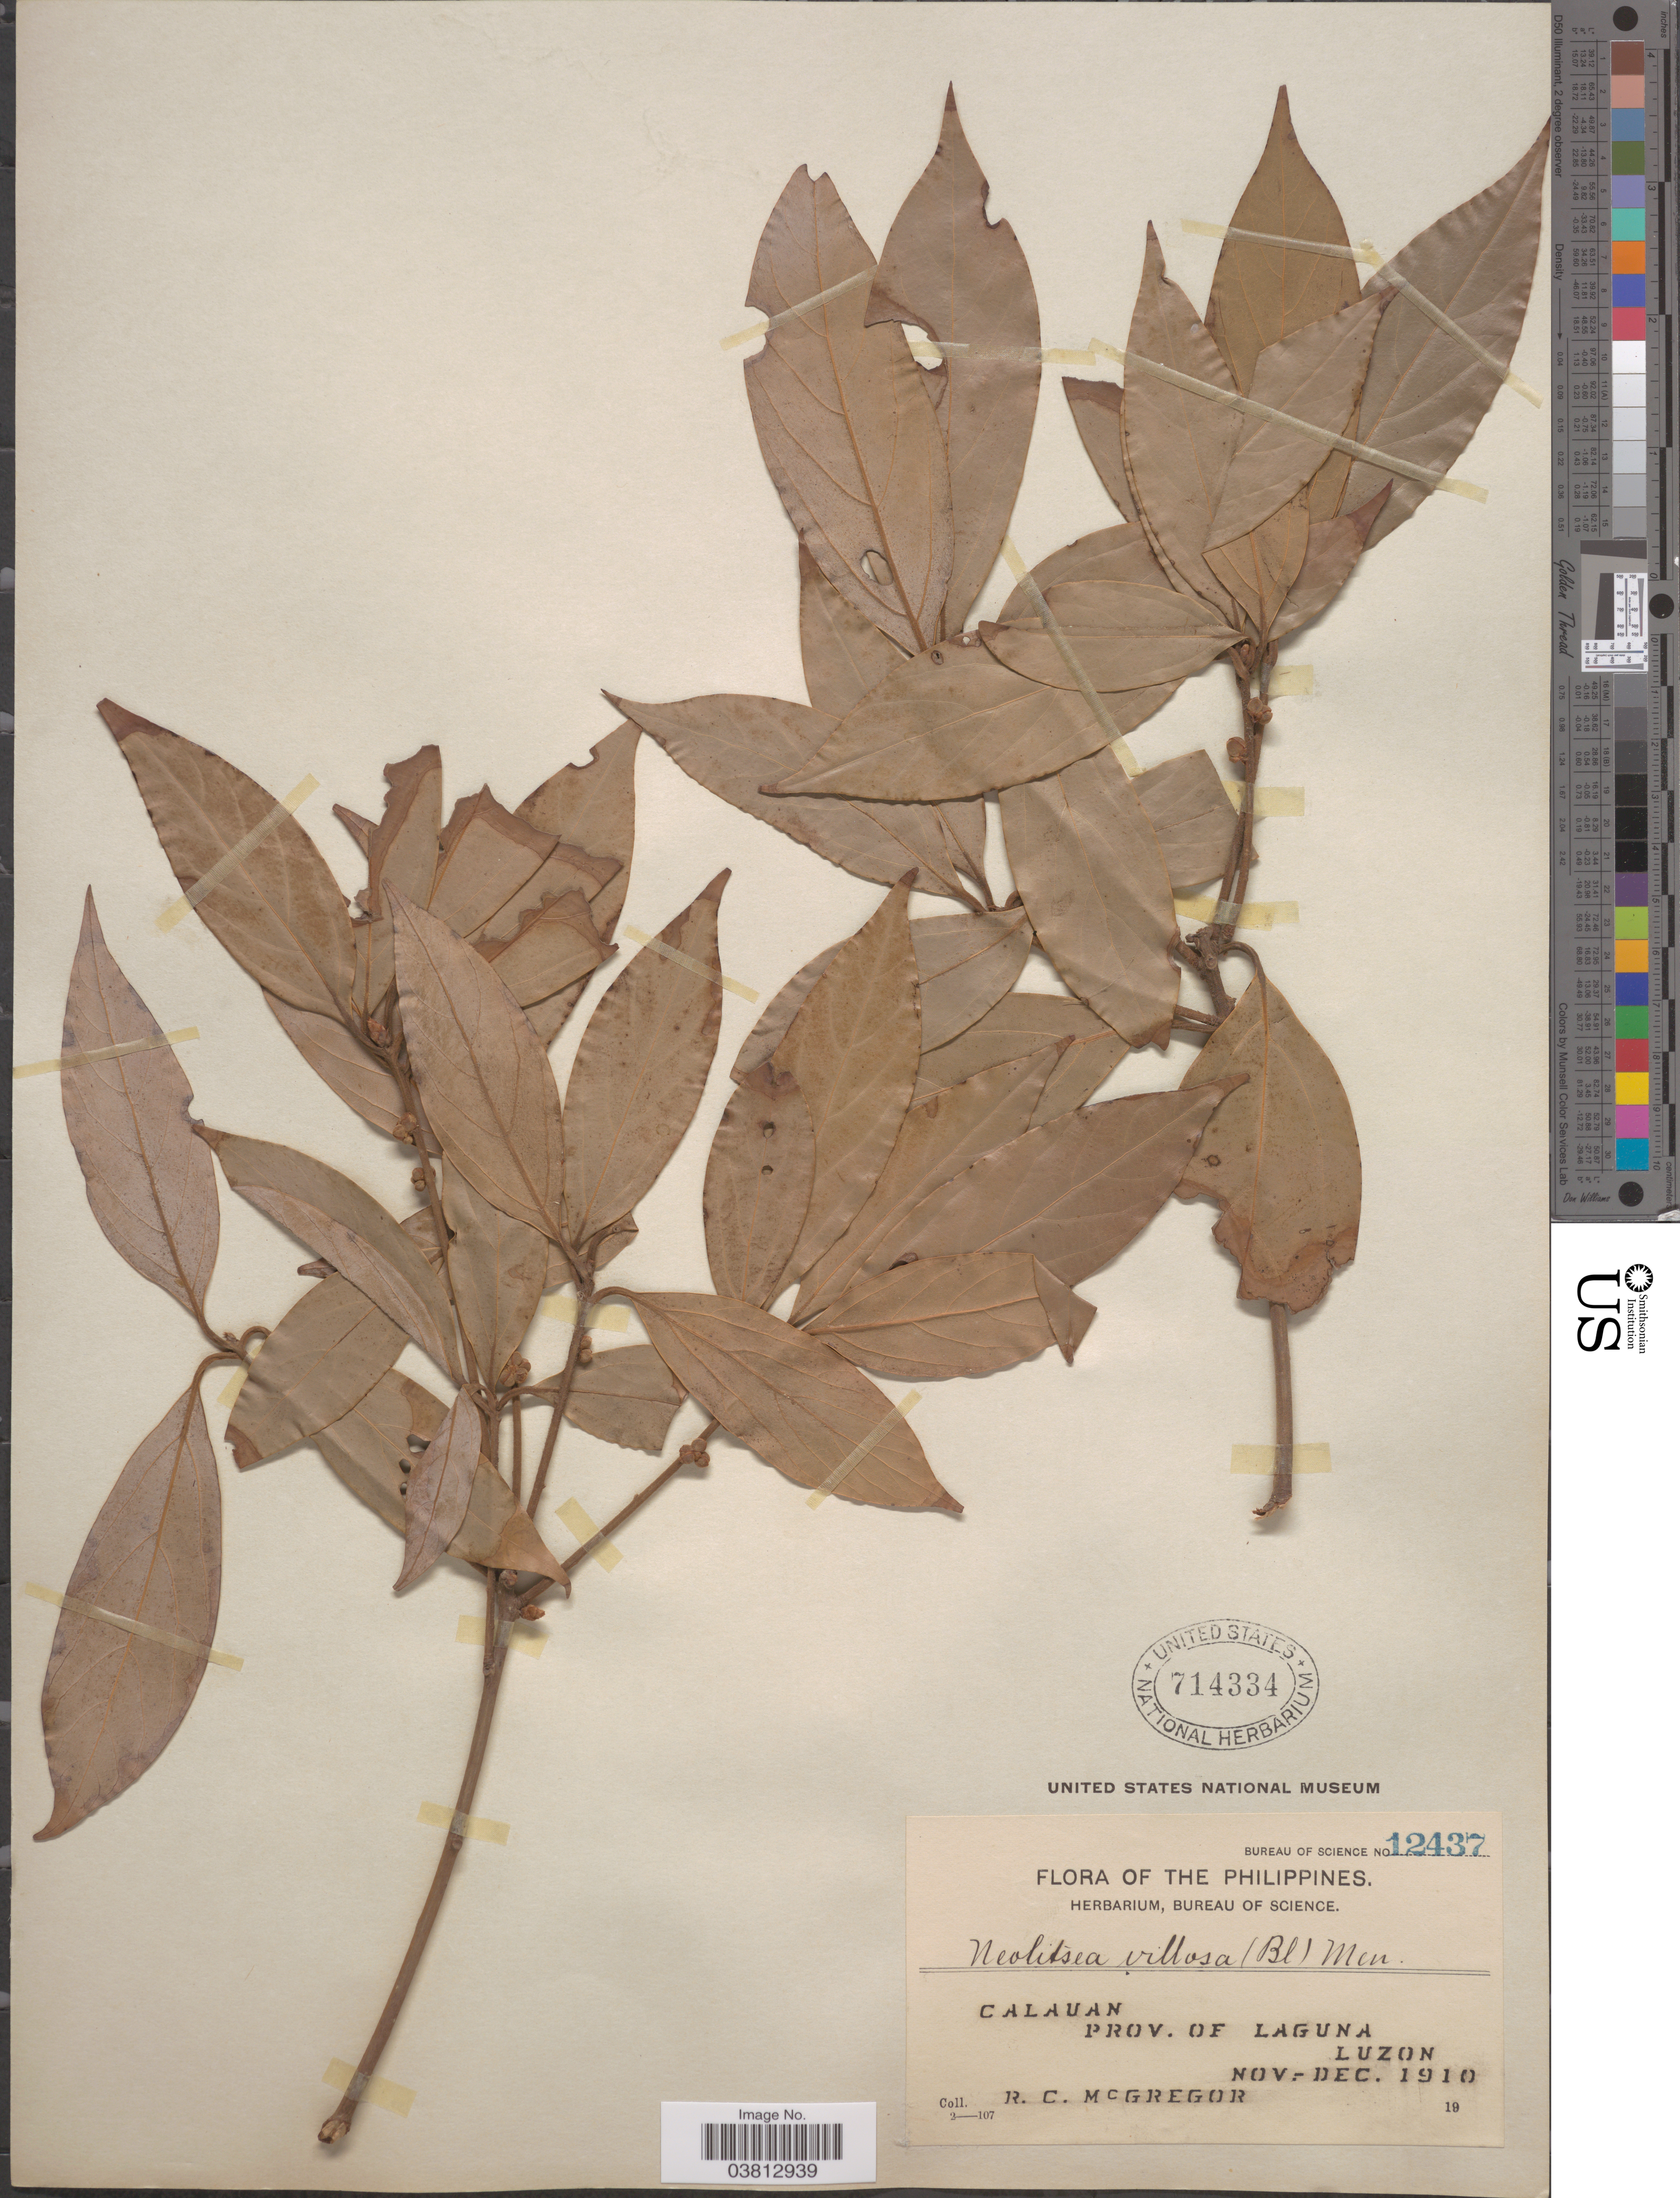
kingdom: Plantae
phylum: Tracheophyta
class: Magnoliopsida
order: Laurales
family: Lauraceae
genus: Neolitsea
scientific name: Neolitsea villosa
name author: (Blume) Merr.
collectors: R. C. McGregor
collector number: Bureau of Science 12437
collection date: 1910-11/1910-12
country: Philippines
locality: Calauan. Prov. of Laguna Luzon.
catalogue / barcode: US 714334